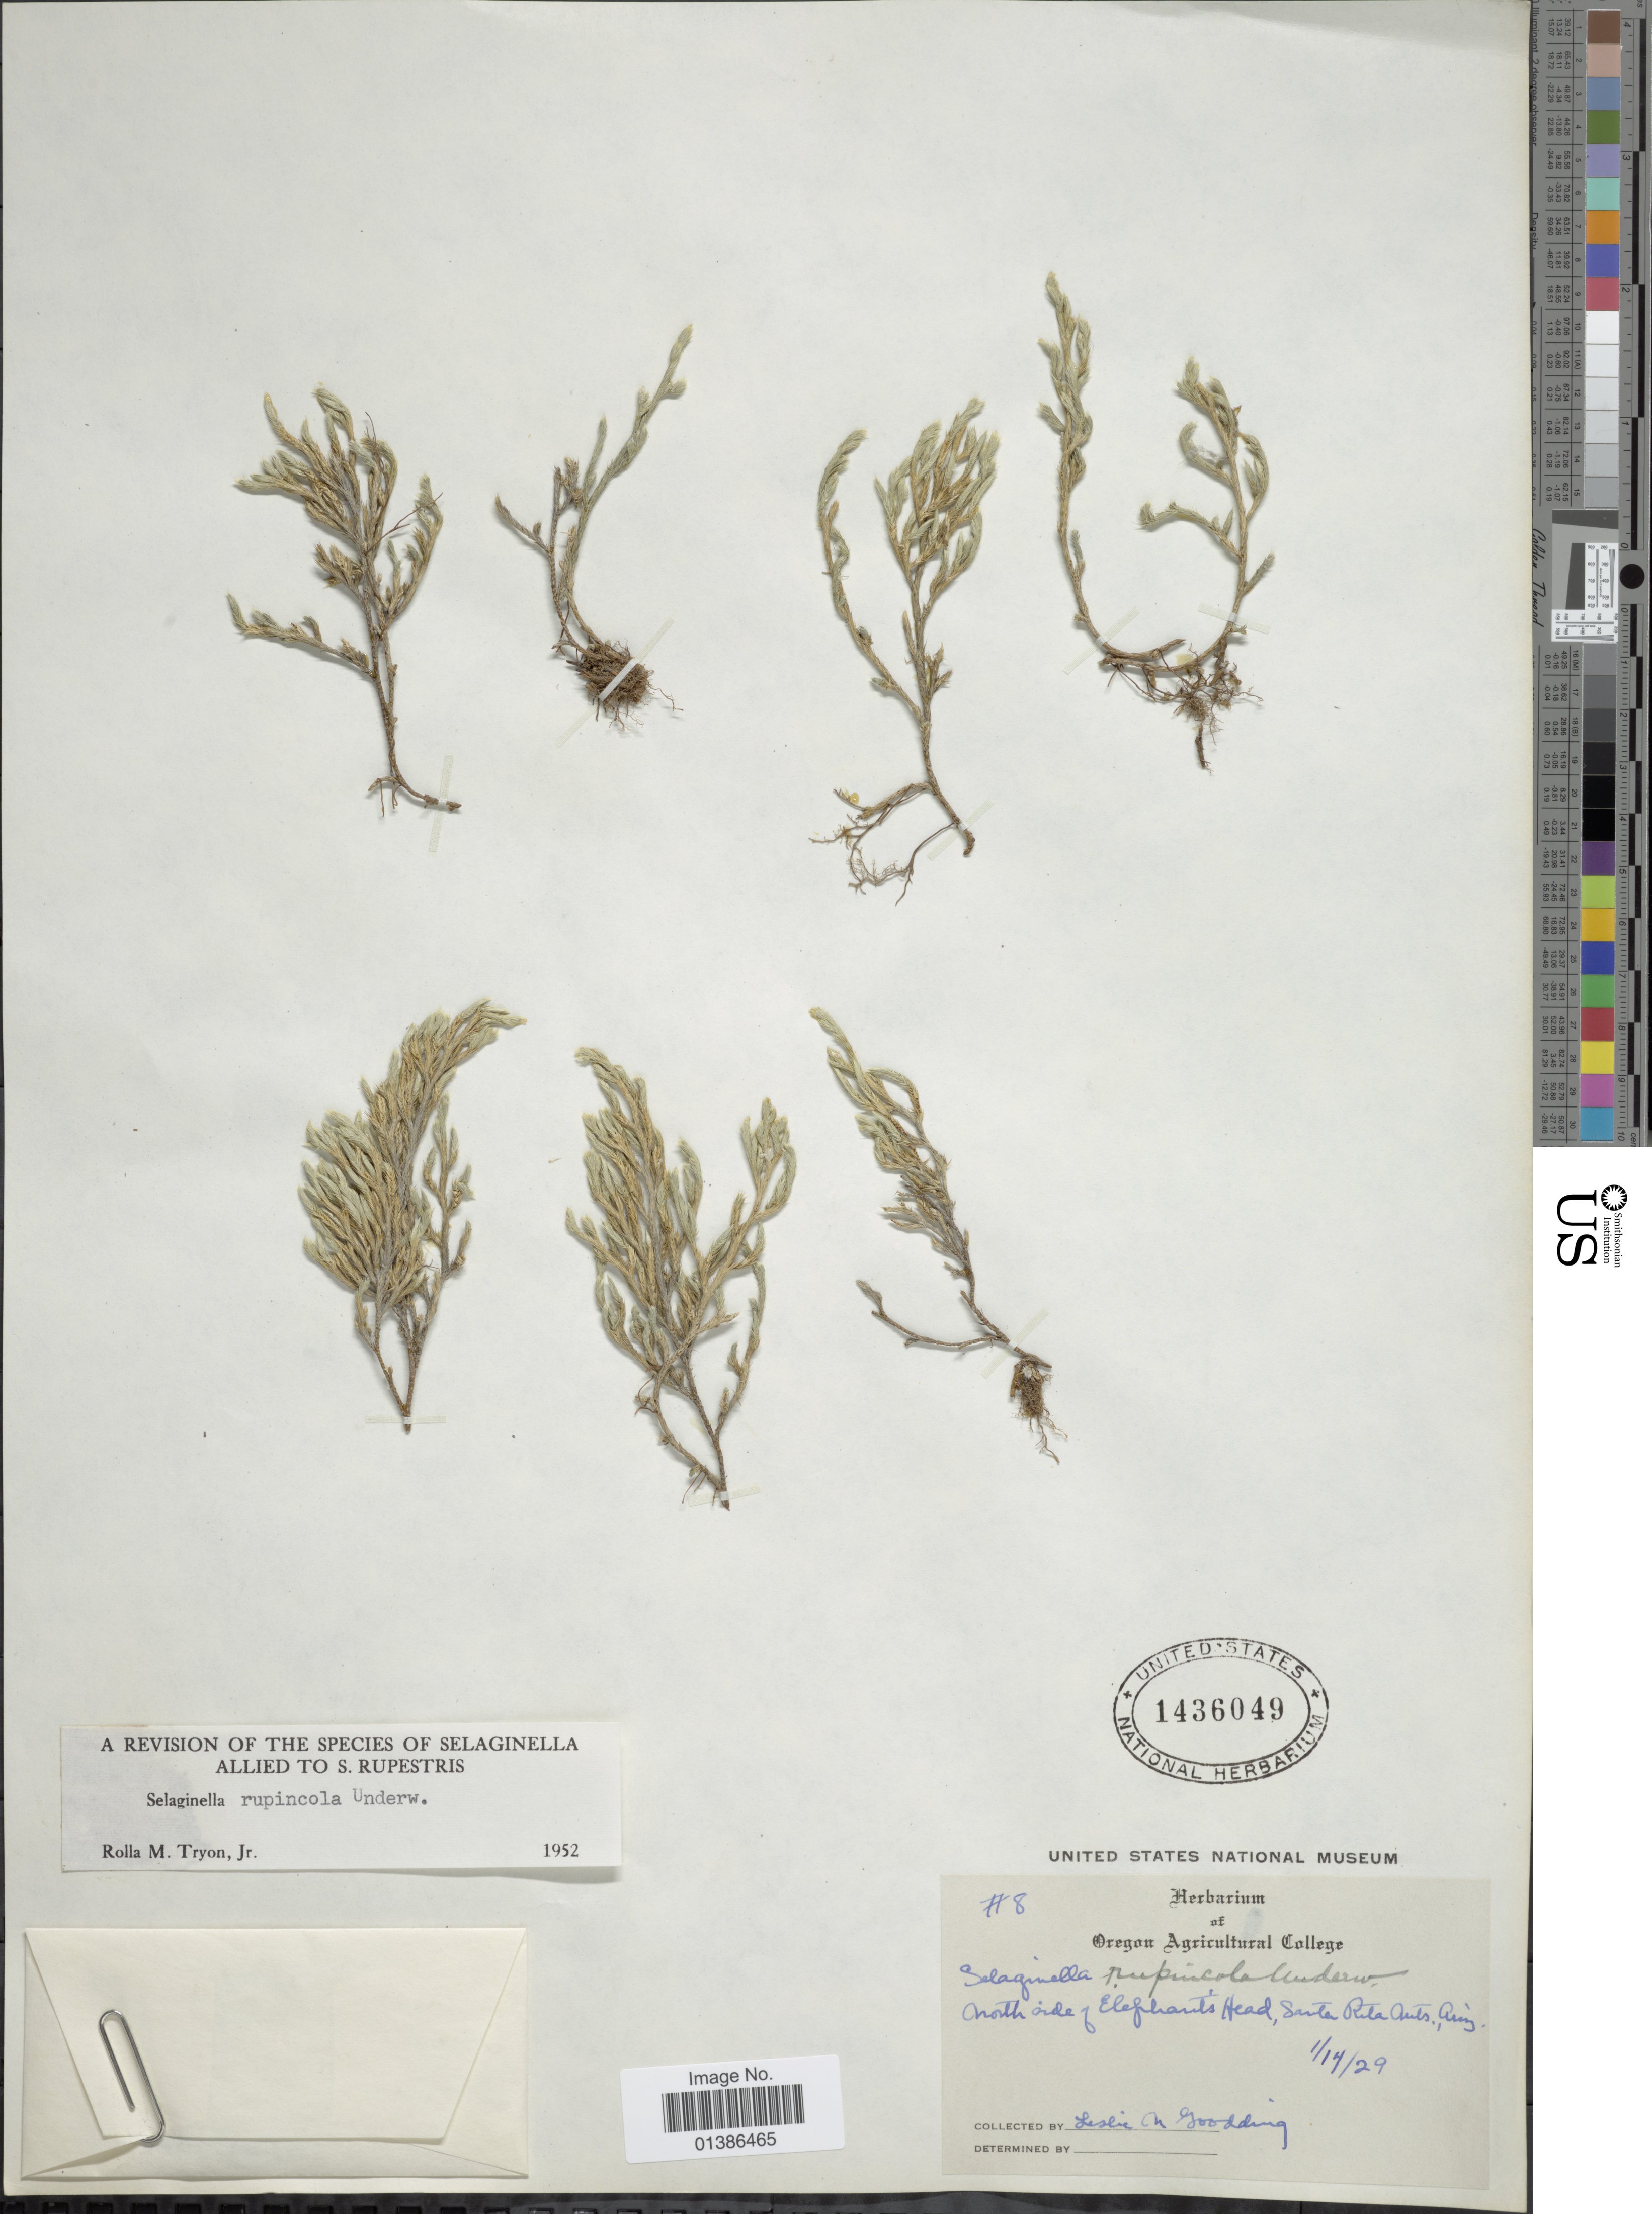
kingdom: Plantae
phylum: Tracheophyta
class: Lycopodiopsida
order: Selaginellales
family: Selaginellaceae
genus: Selaginella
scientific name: Selaginella rupincola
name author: Underw.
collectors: L. N. Goodding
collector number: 8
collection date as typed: Transcribed d/m/y: 14/1/29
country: United States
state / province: Arizona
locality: North side of Elephant's Head, Santa Rita Mts.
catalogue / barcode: US 1436049